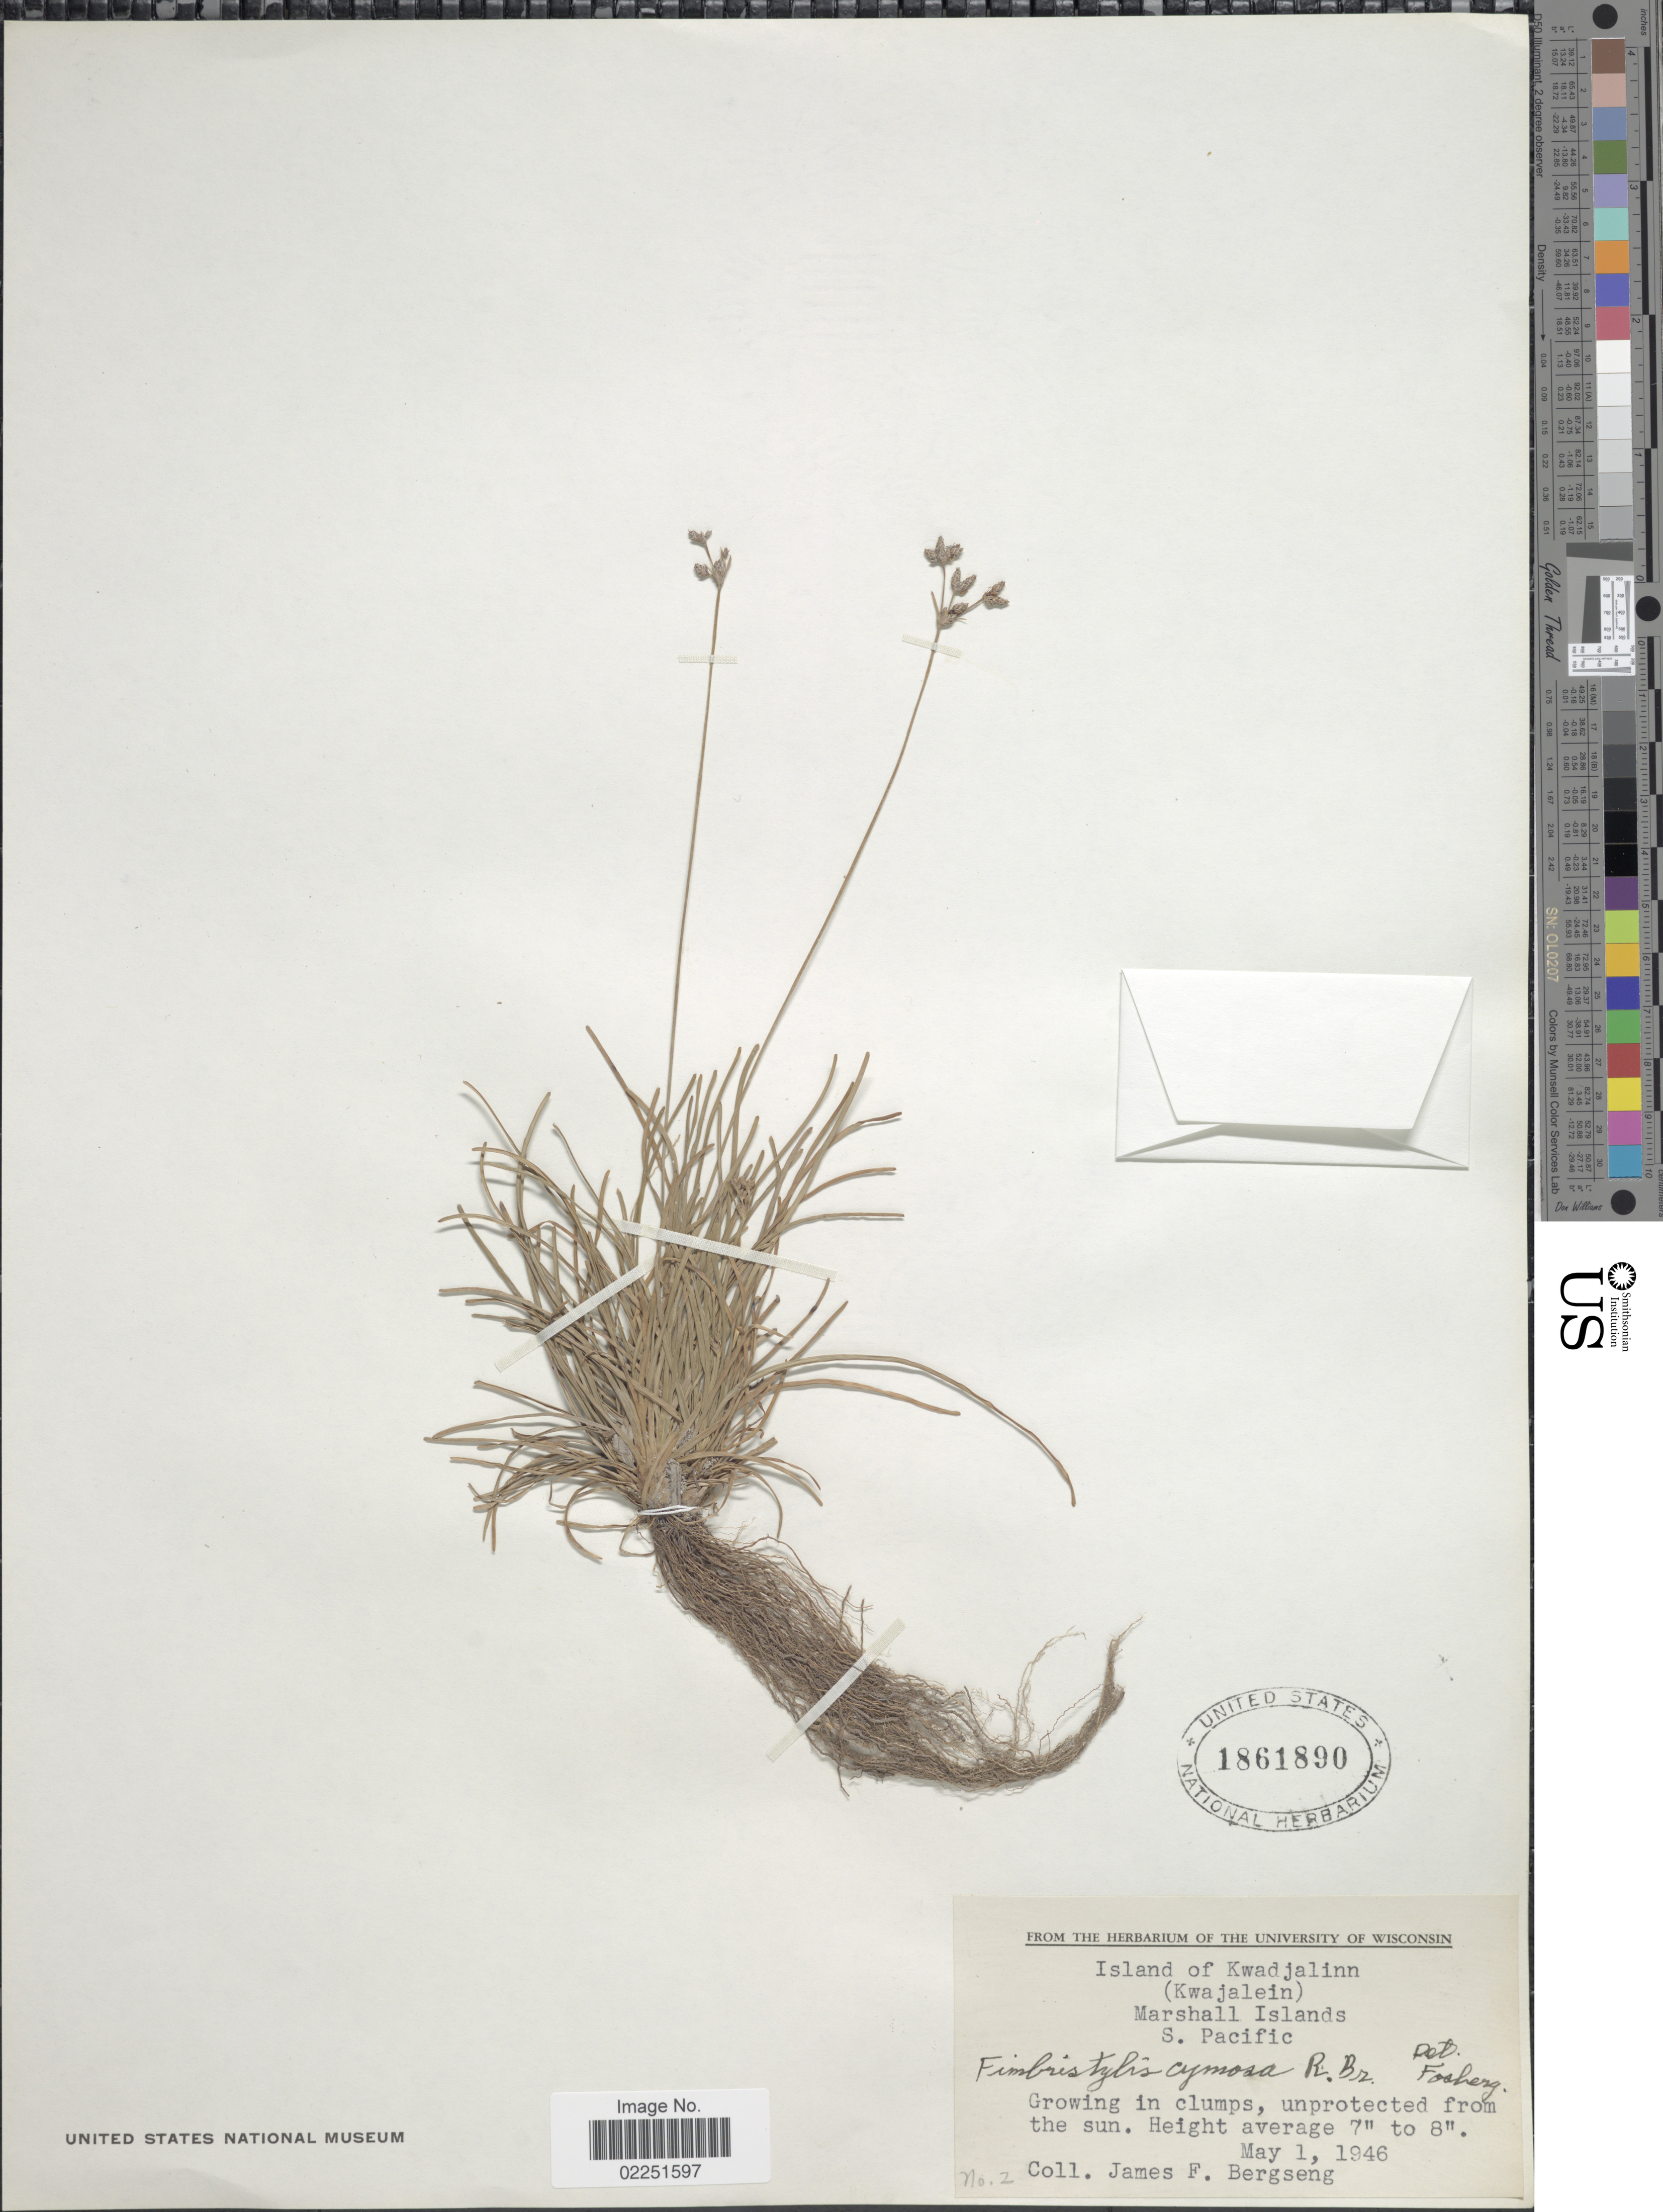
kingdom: Plantae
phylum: Tracheophyta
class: Liliopsida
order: Poales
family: Cyperaceae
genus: Fimbristylis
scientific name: Fimbristylis cymosa subsp. spathacea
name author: (Roth) T. Koyama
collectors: J. Bergseng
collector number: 2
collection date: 1946-05-01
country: Marshall Islands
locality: Island of Kwadjalinn (Kwajalein). S. Pacific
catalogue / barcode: US 1861890